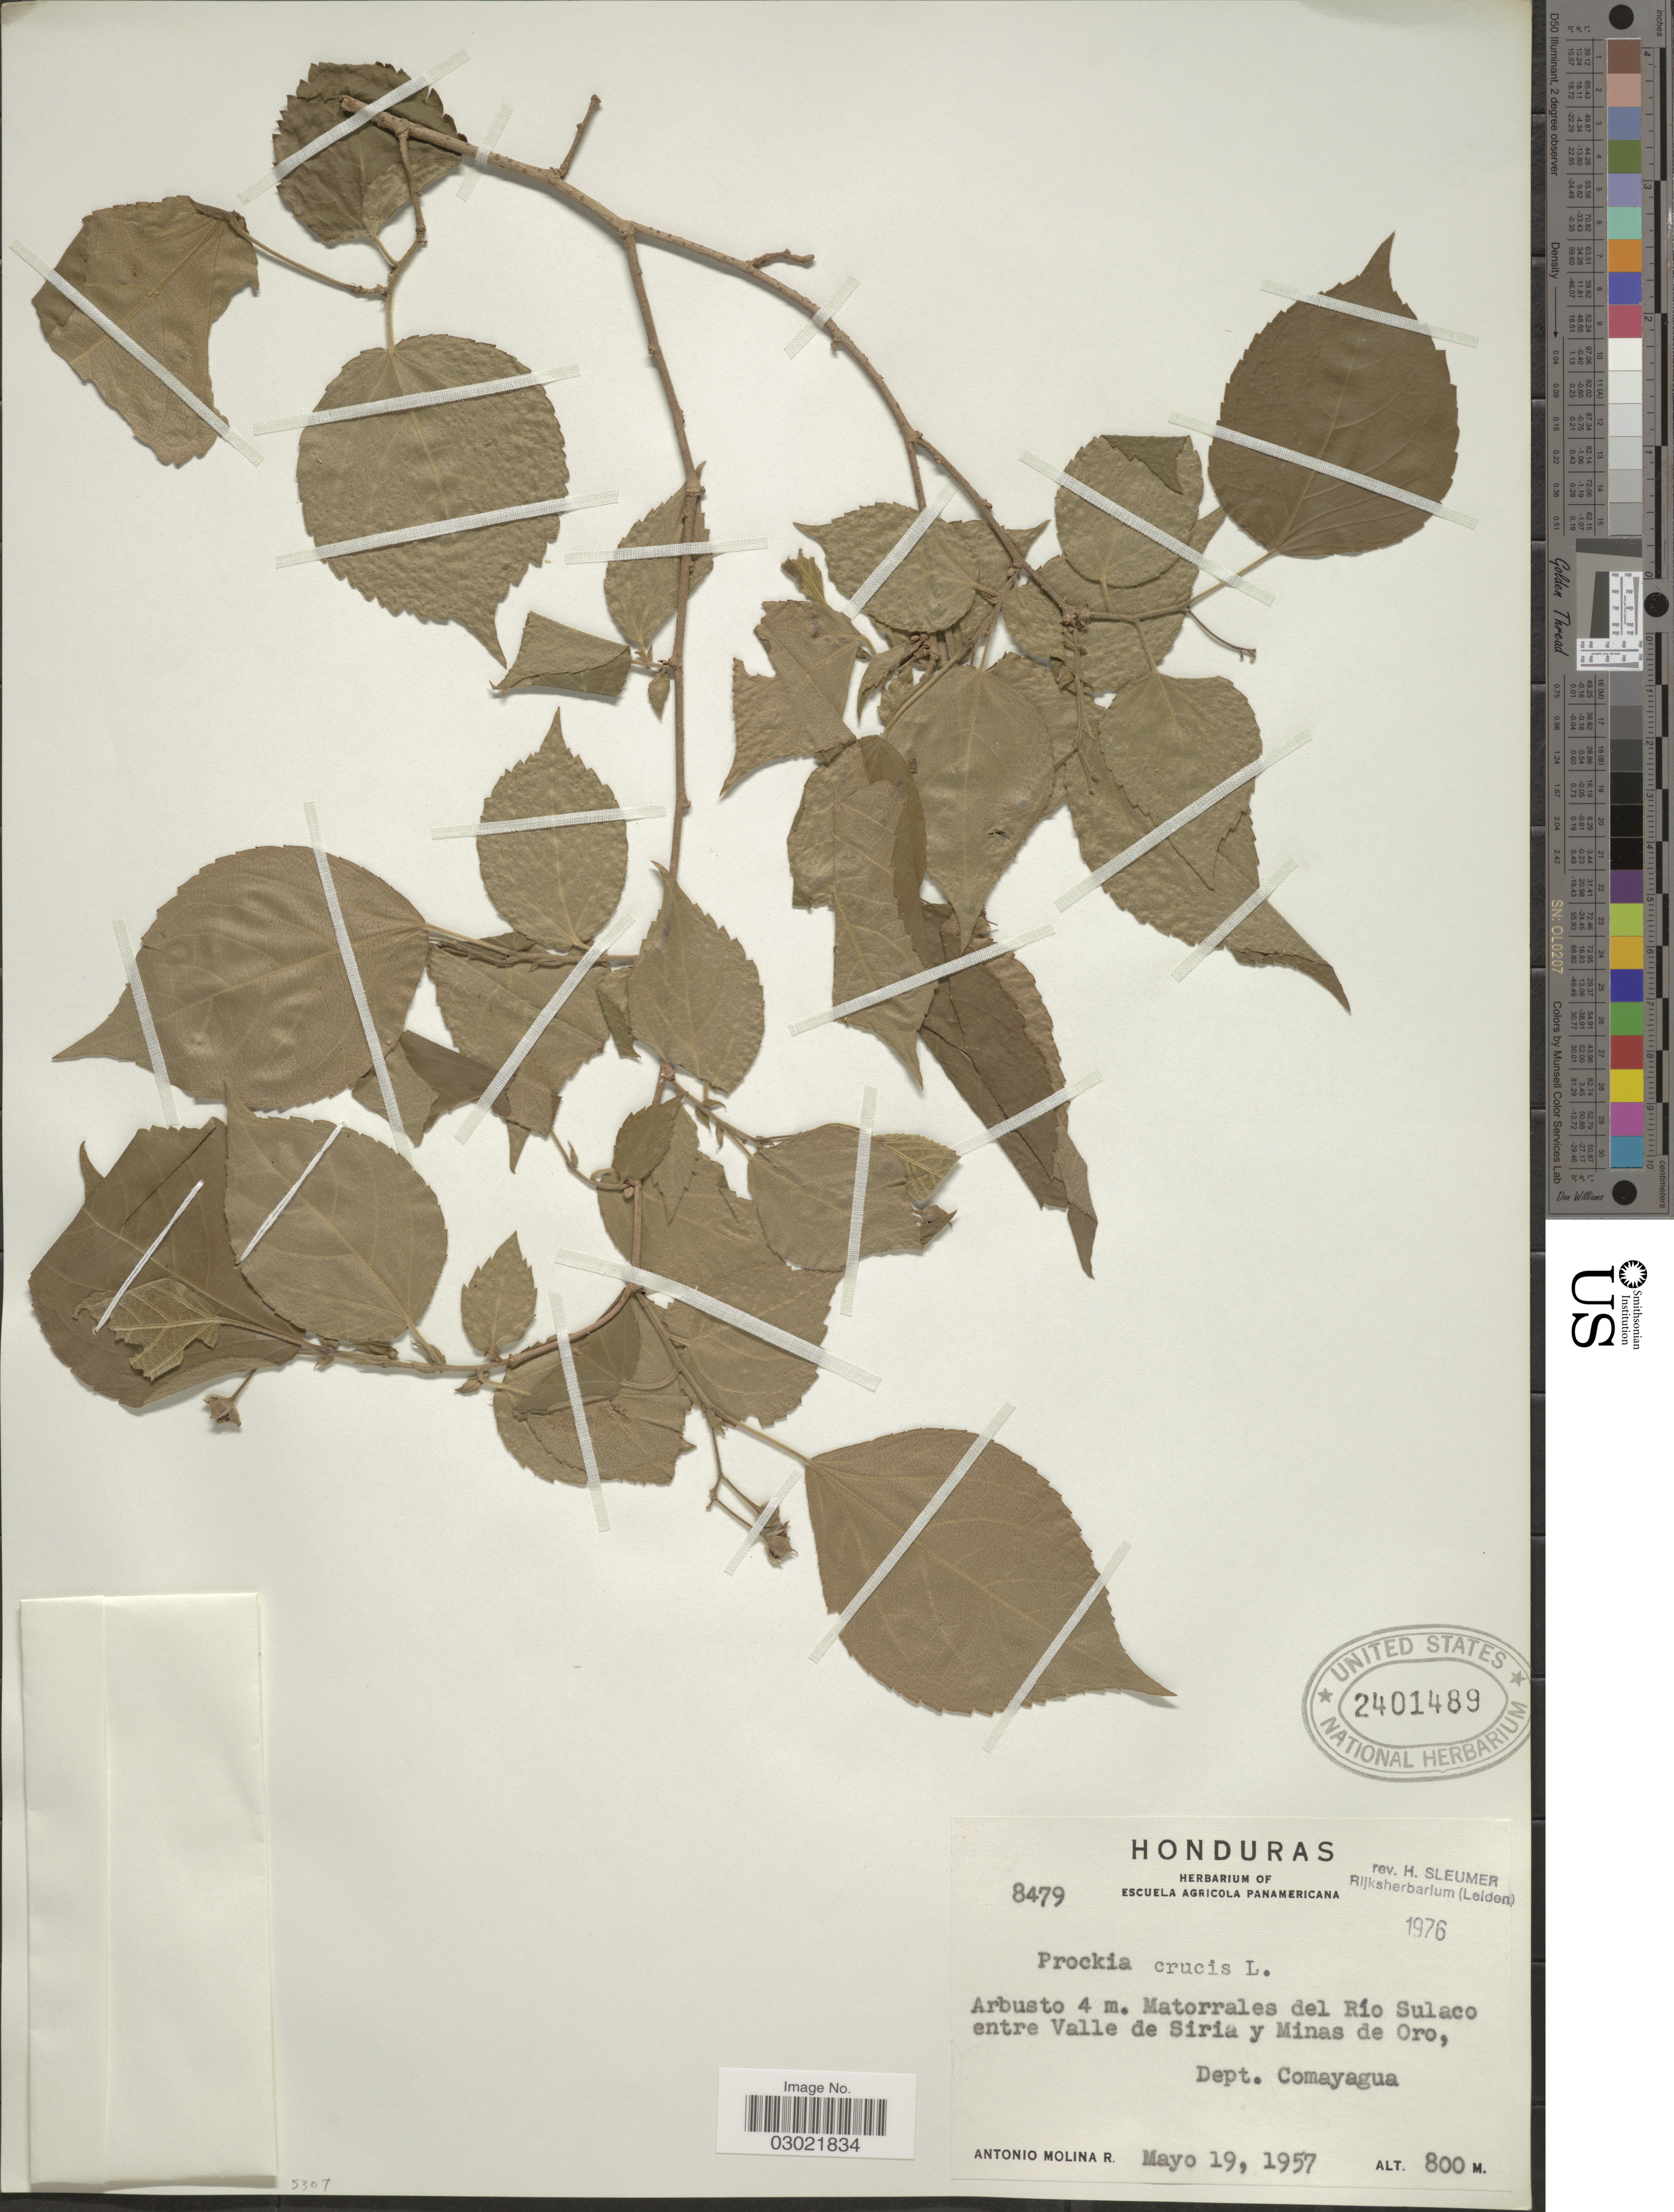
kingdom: Plantae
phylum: Tracheophyta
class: Magnoliopsida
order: Malpighiales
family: Salicaceae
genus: Prockia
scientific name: Prockia crucis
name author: P. Browne ex L.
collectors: A. Molina R.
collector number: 8479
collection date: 1957-05-19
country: Honduras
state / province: Comayagua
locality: Matorrales del Río Sulaco entre Valle de Siria y Minas de Oro, Dept. Comayagua.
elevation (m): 800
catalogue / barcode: US 2401489